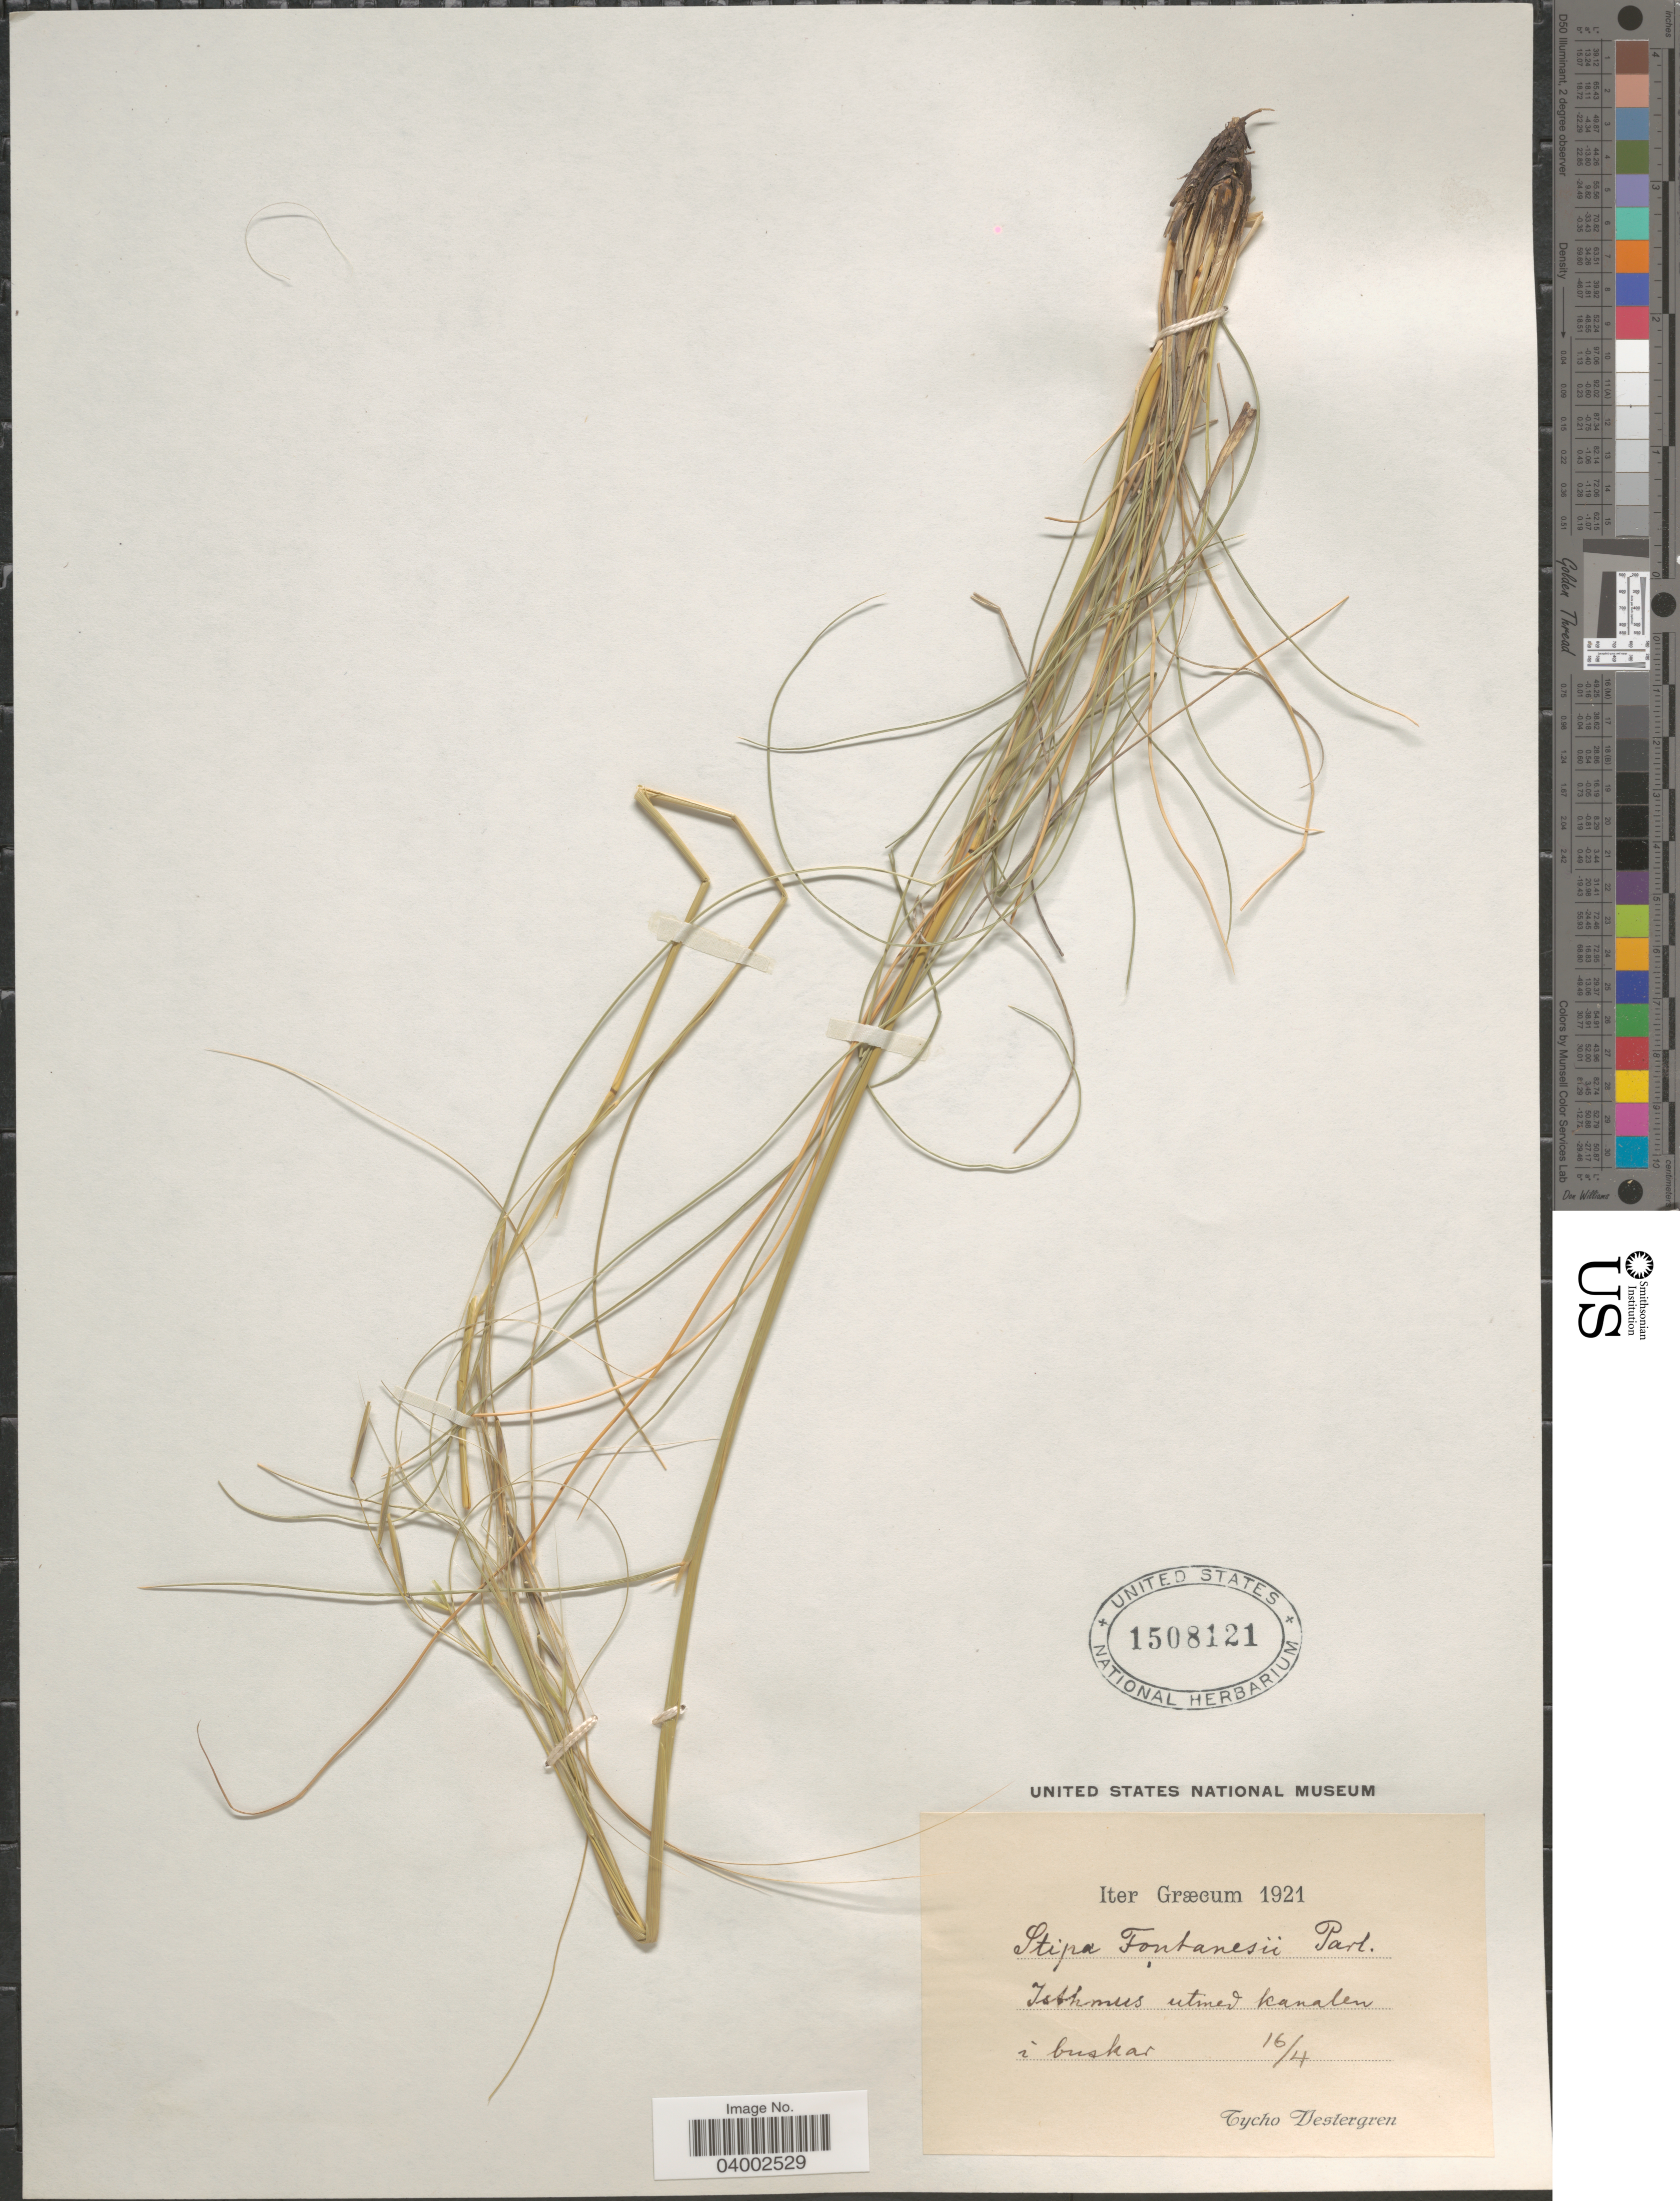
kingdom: Plantae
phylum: Tracheophyta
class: Liliopsida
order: Poales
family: Poaceae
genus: Stipa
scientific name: Stipa fontanesii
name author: Parl.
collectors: T. Destergren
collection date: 1921-04-16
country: Greece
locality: Græcum. Isthmus utmed kanalen i buskar.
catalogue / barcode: US 1508121